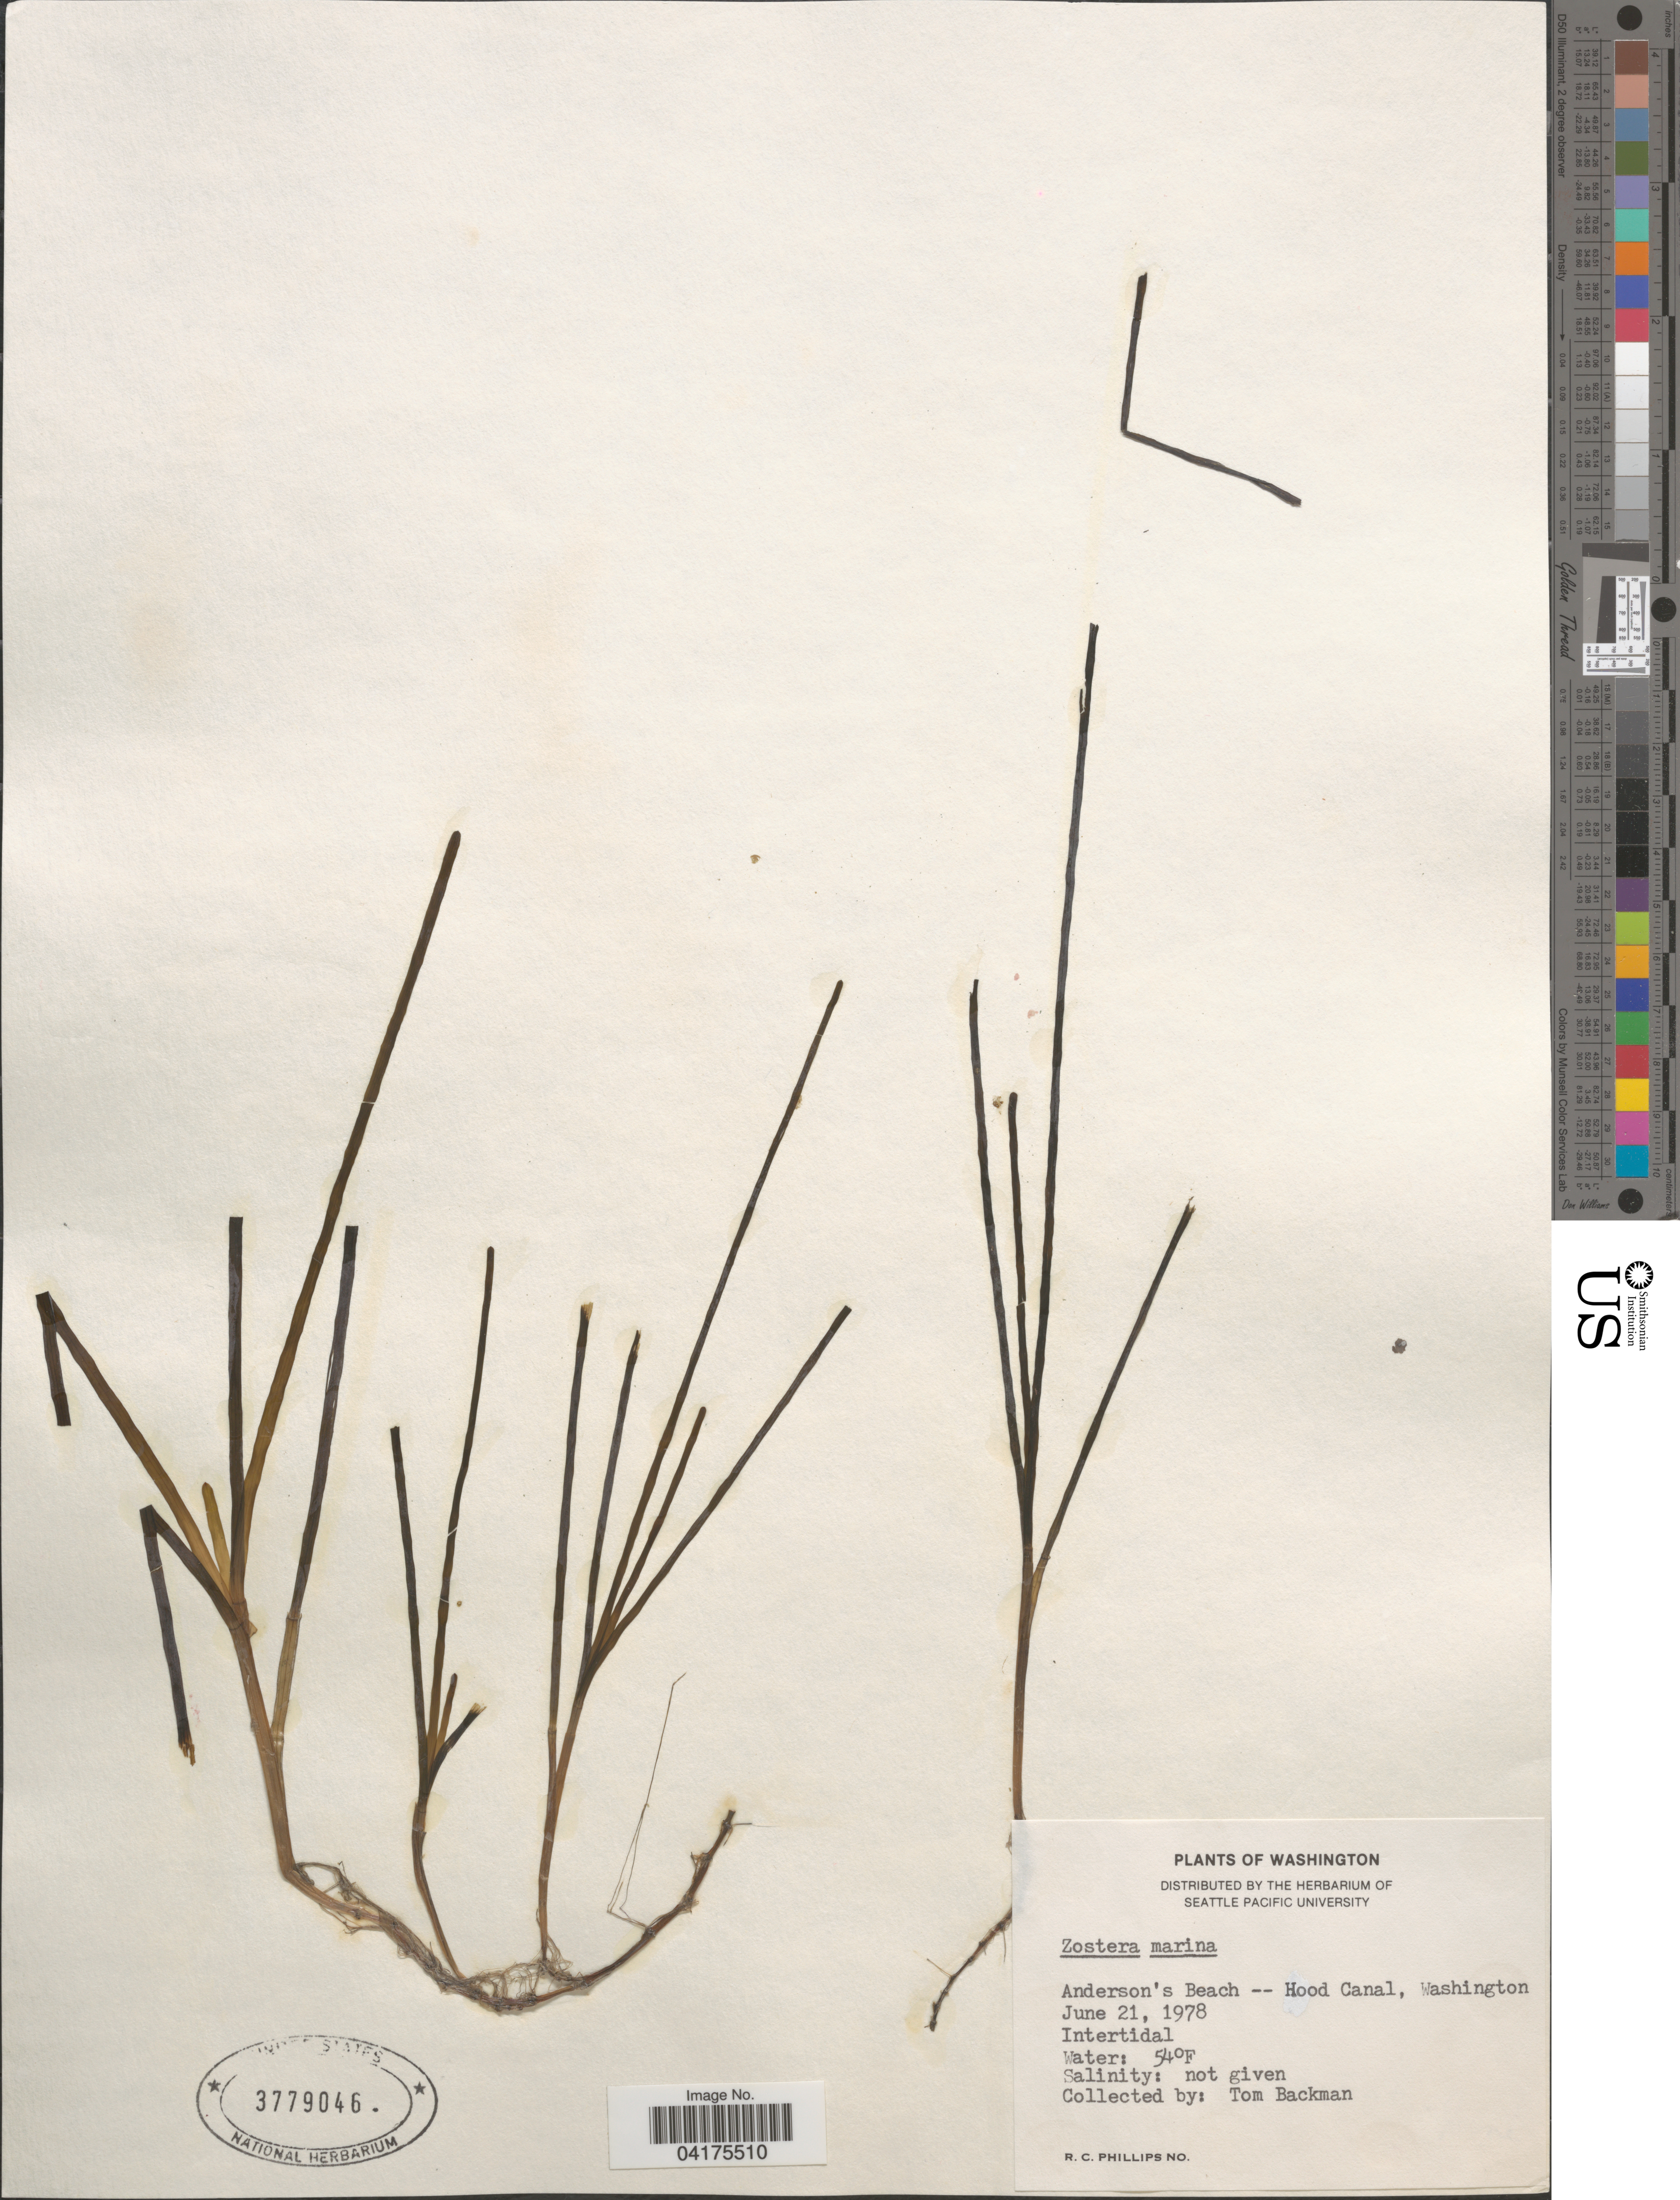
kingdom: Plantae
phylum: Tracheophyta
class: Liliopsida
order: Alismatales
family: Zosteraceae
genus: Zostera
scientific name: Zostera marina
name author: L.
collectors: T. Backman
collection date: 1978-06-21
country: United States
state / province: Washington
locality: Anderson's Beach -- Hood Canal.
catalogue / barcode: US 3779046